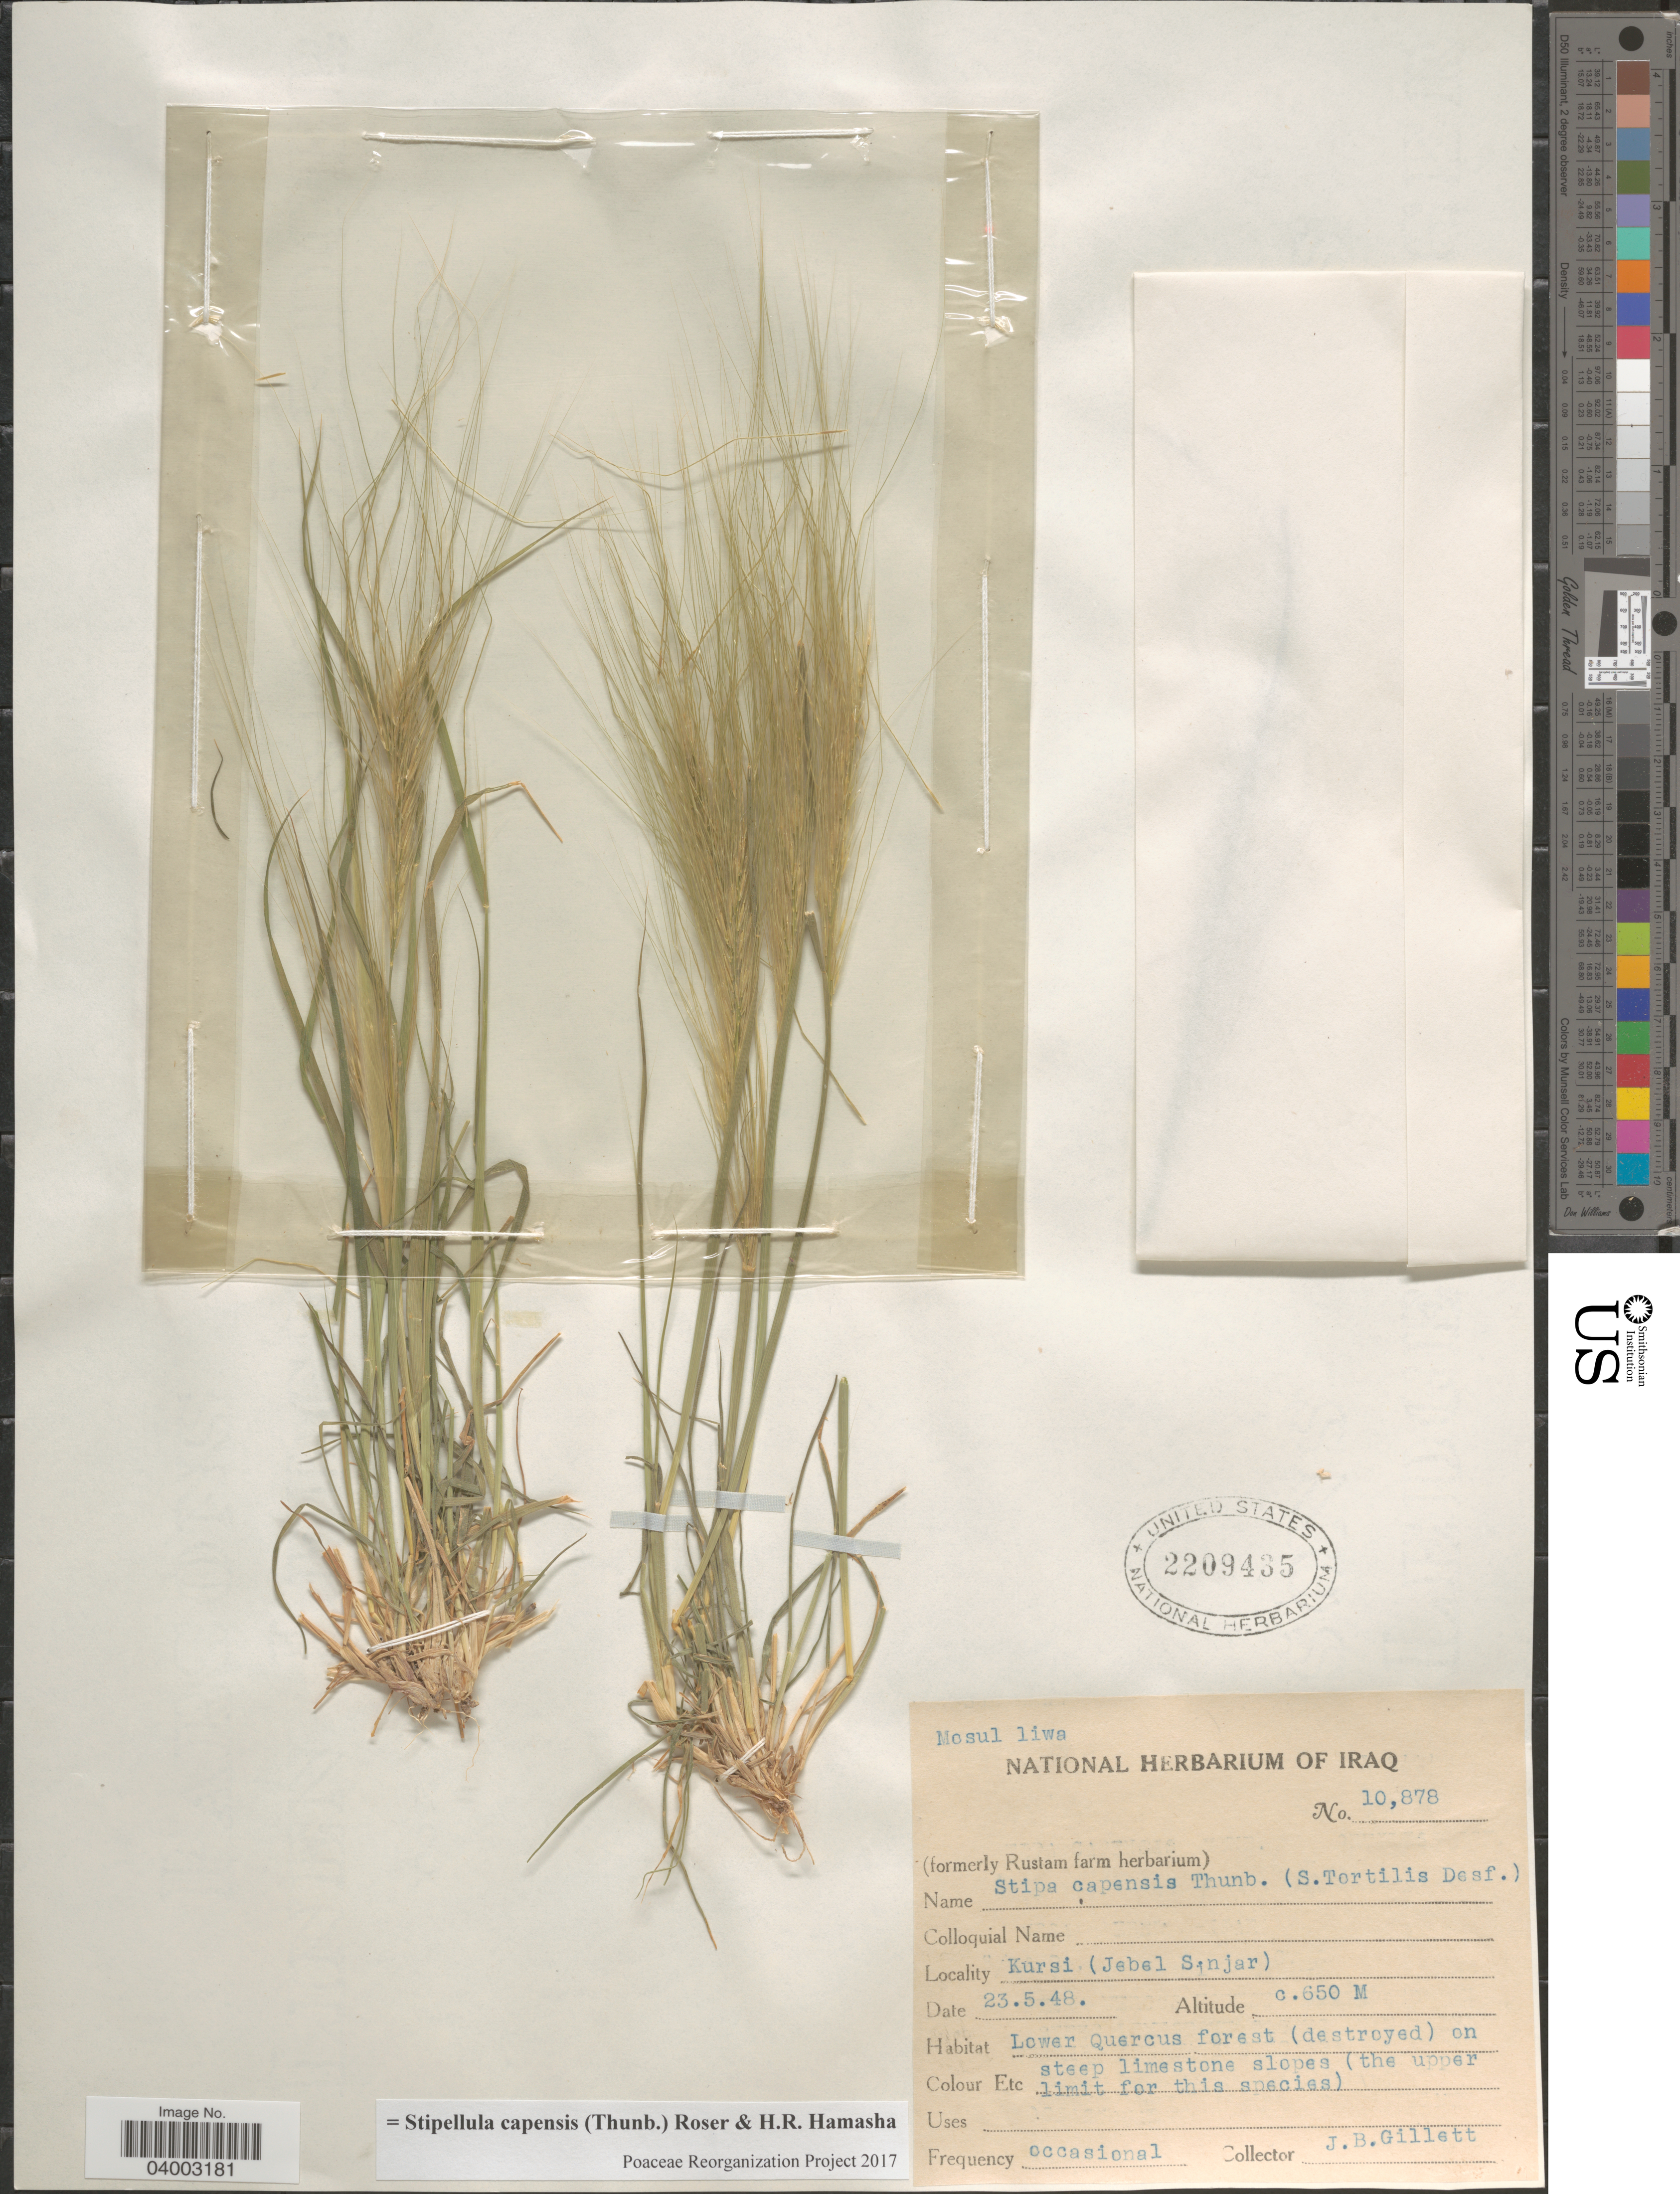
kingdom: Plantae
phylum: Tracheophyta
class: Liliopsida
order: Poales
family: Poaceae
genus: Stipellula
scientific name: Stipellula capensis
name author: (Thunb.) Röser & H. R. Hamasha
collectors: J. B. Gillett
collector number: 10878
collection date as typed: Transcribed d/m/y: 23/5/48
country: Iraq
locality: Kursi (Jebel Sinjar). Lower Quercus forest on steep limestone slopes.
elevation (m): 650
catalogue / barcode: US 2209435